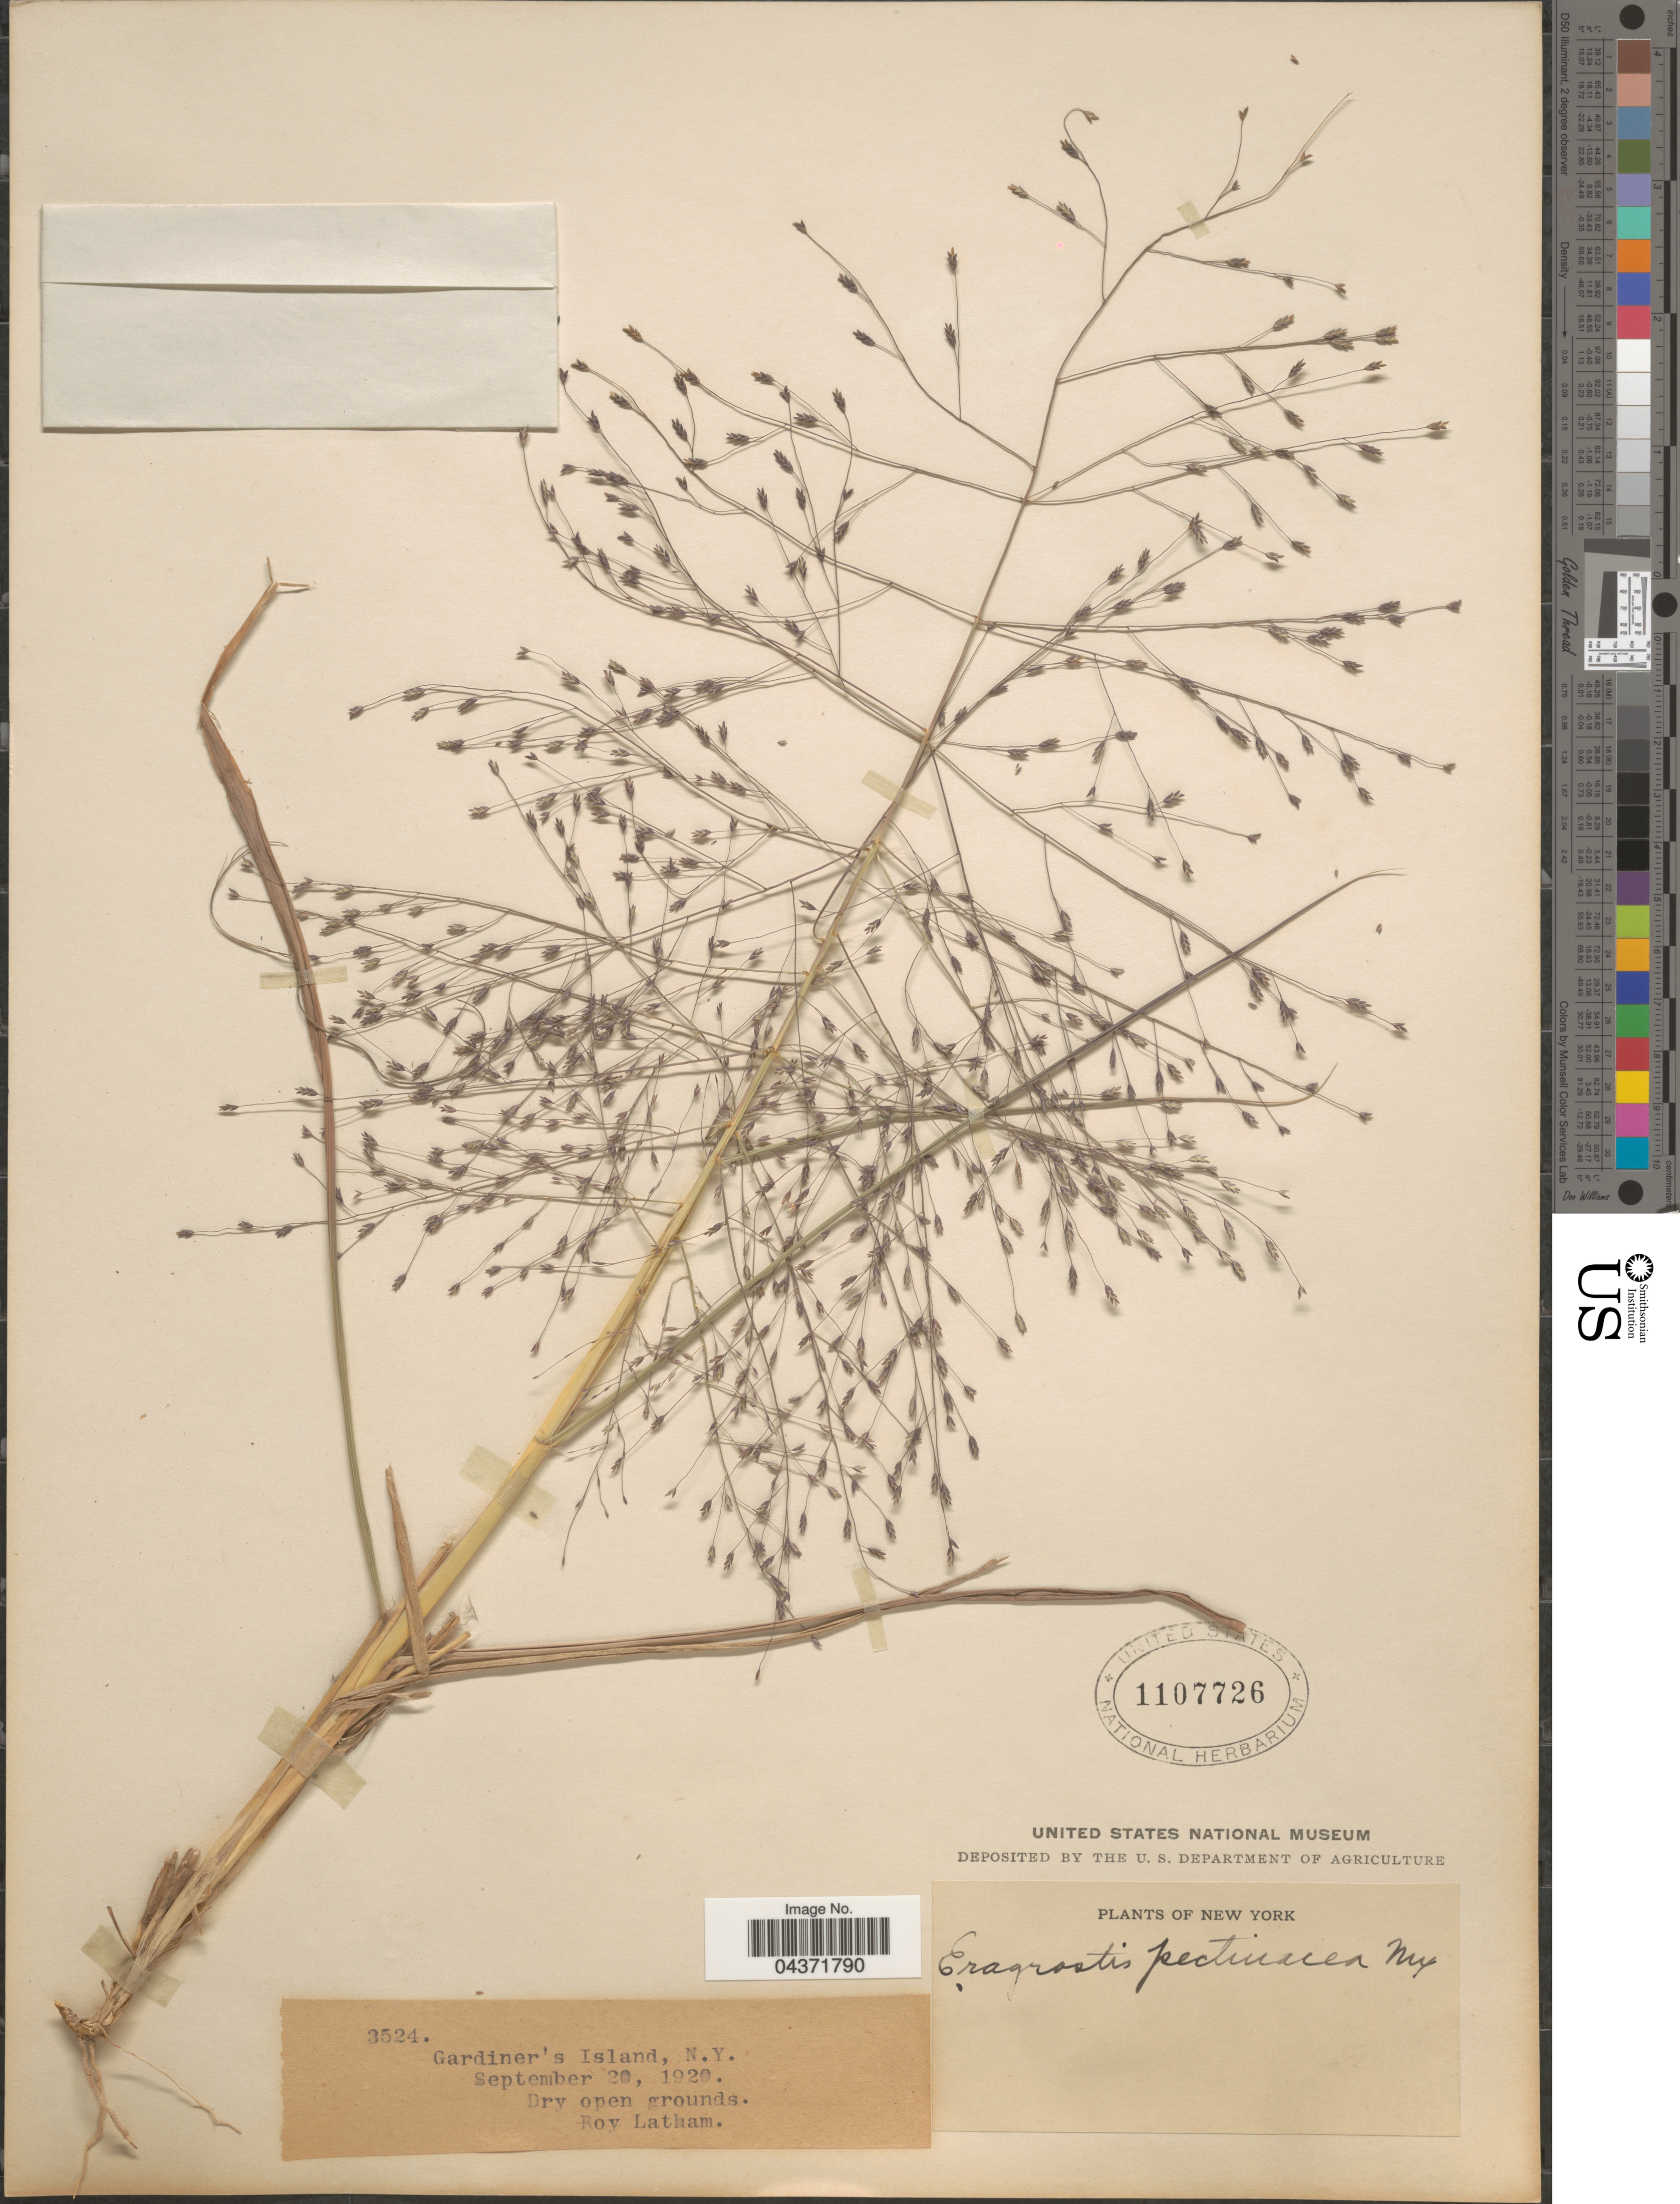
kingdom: Plantae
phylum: Tracheophyta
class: Liliopsida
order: Poales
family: Poaceae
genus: Eragrostis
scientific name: Eragrostis spectabilis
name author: (Pursh) Steud.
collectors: R. Latham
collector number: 3524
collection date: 1920-09-20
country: United States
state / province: New York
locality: Gardiner's Island.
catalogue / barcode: US 1107726